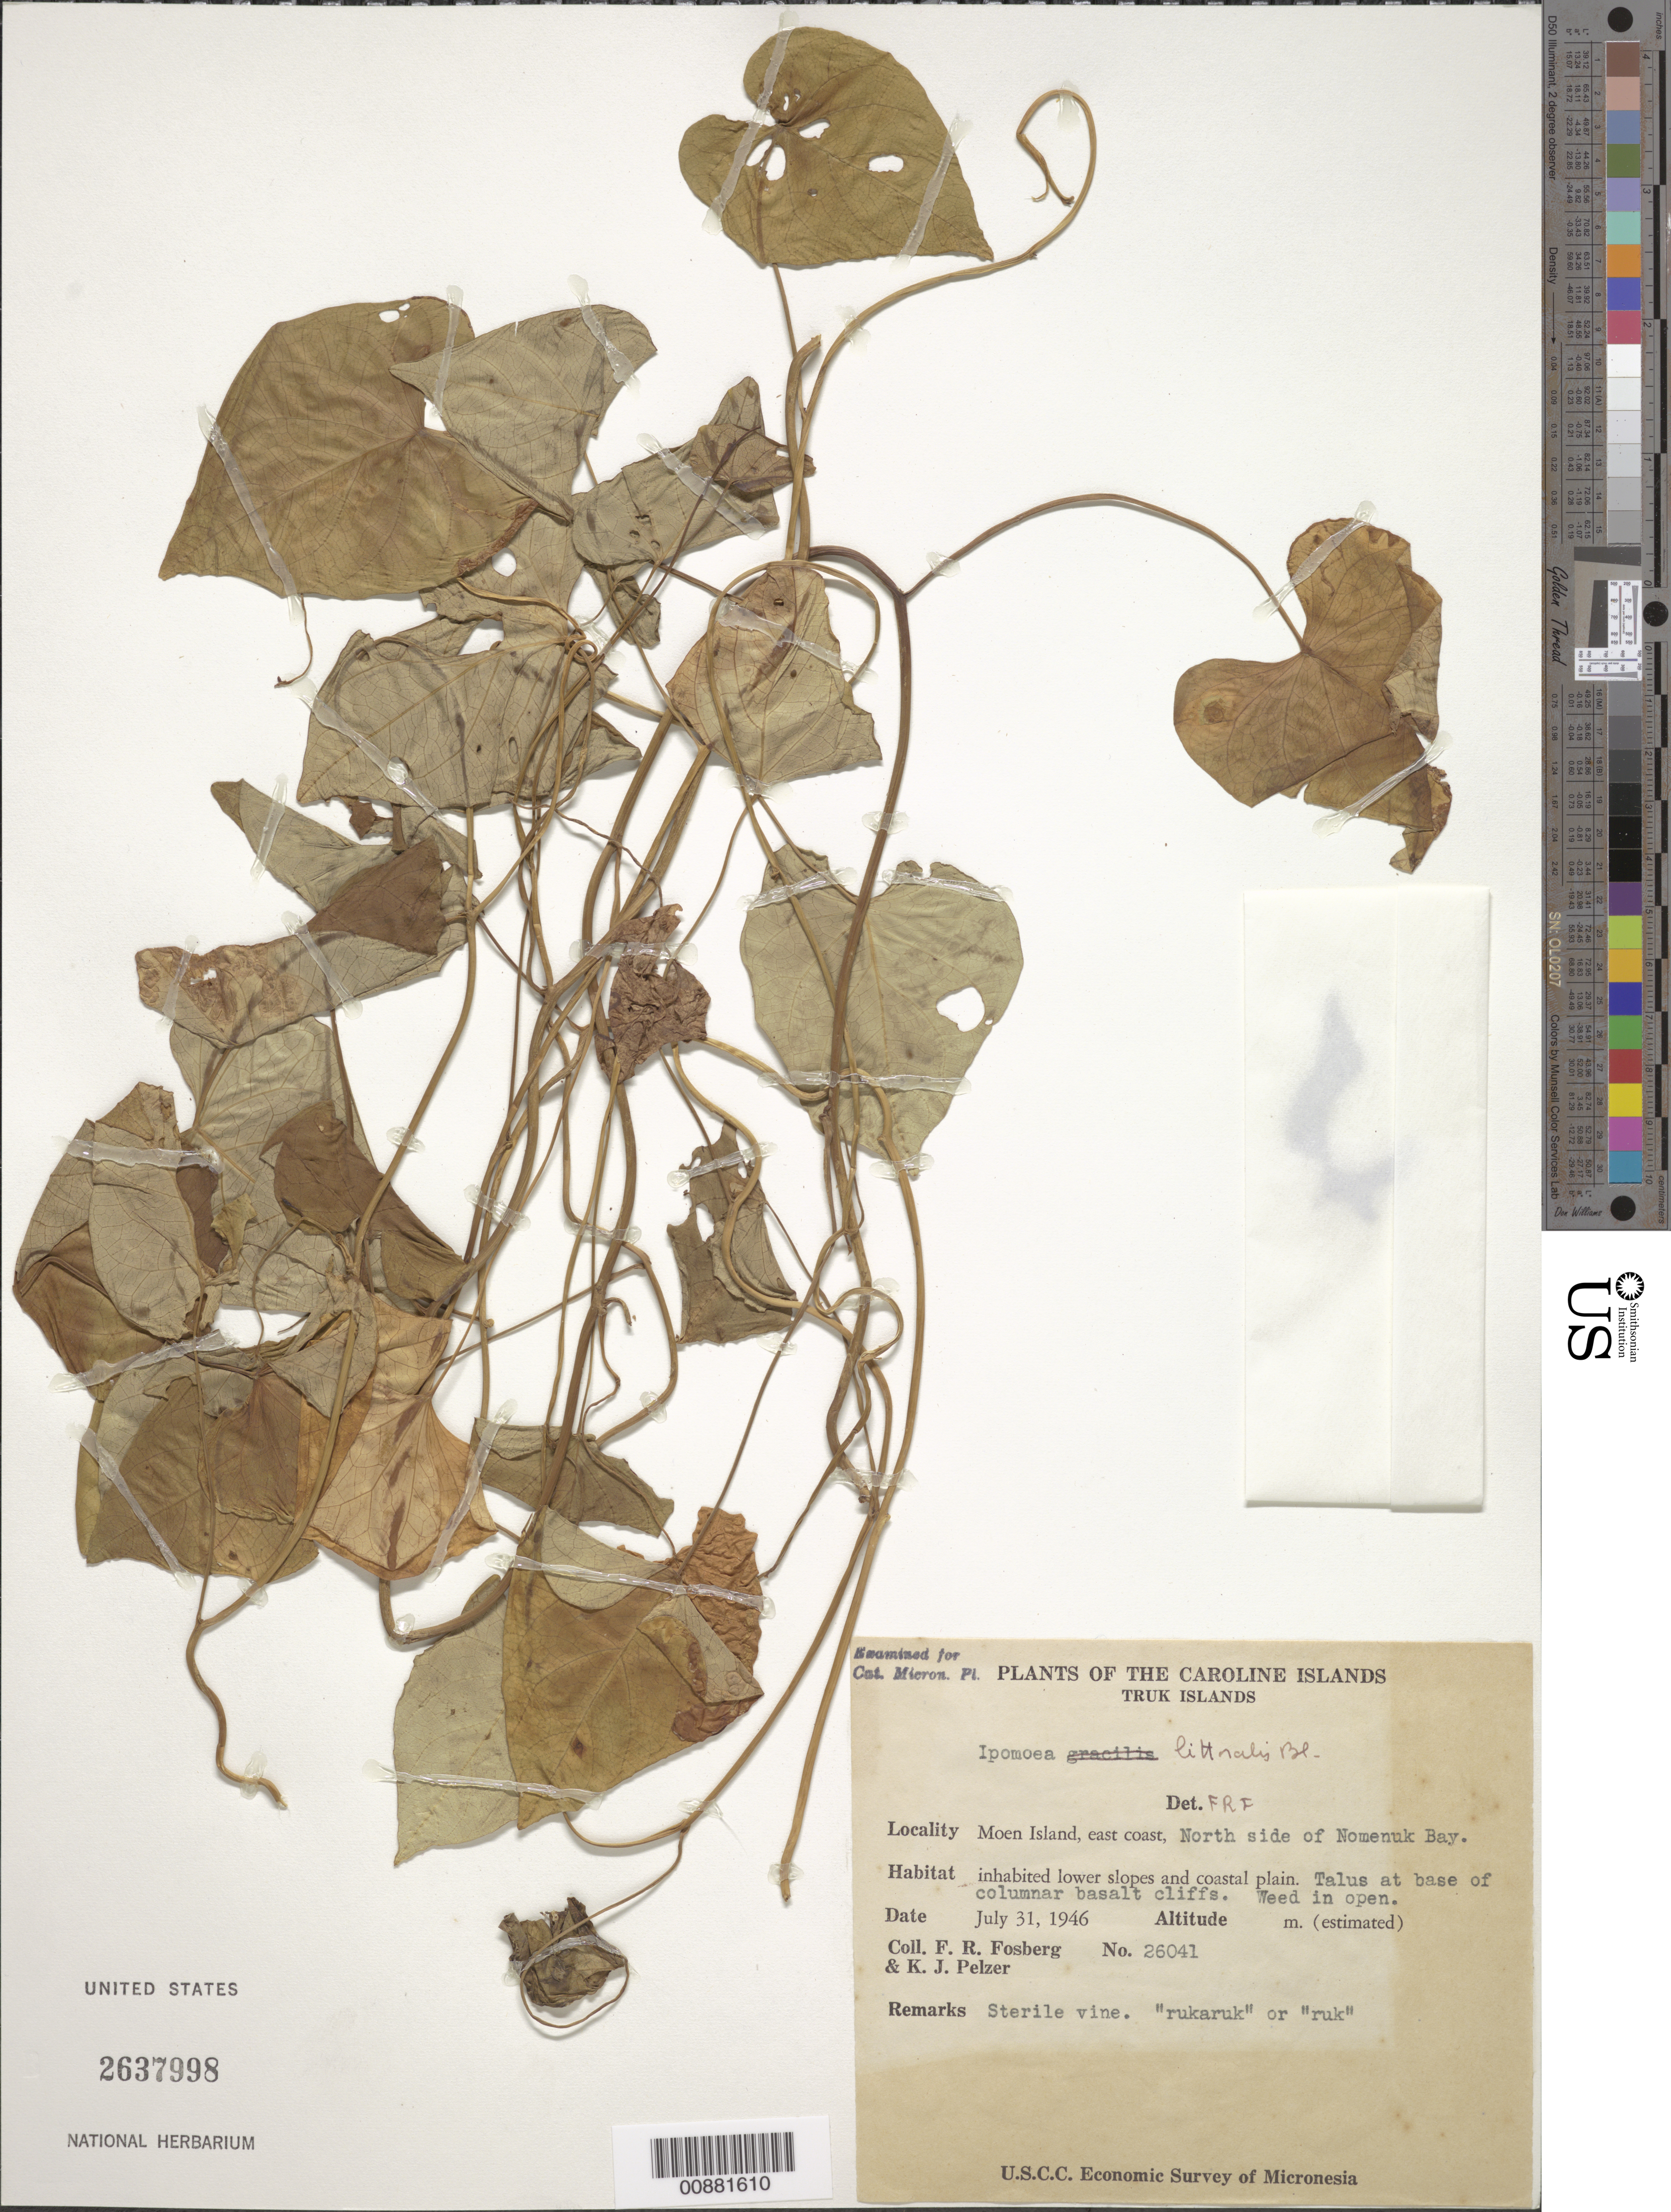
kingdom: Plantae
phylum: Tracheophyta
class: Magnoliopsida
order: Solanales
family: Convolvulaceae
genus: Ipomoea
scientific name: Ipomoea littoralis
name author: Blume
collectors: F. R. Fosberg & K. J. Pelzer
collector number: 26041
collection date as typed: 31 Jul 1946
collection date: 1946-07-31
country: Micronesia, Federated States of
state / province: Truk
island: Moen [Wono]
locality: E coast, N side of Nomenuk Bay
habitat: lower slopes and coastal plain. Talus at base of columnar basalt cliffs. Weed in open.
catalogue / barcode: US 2637998